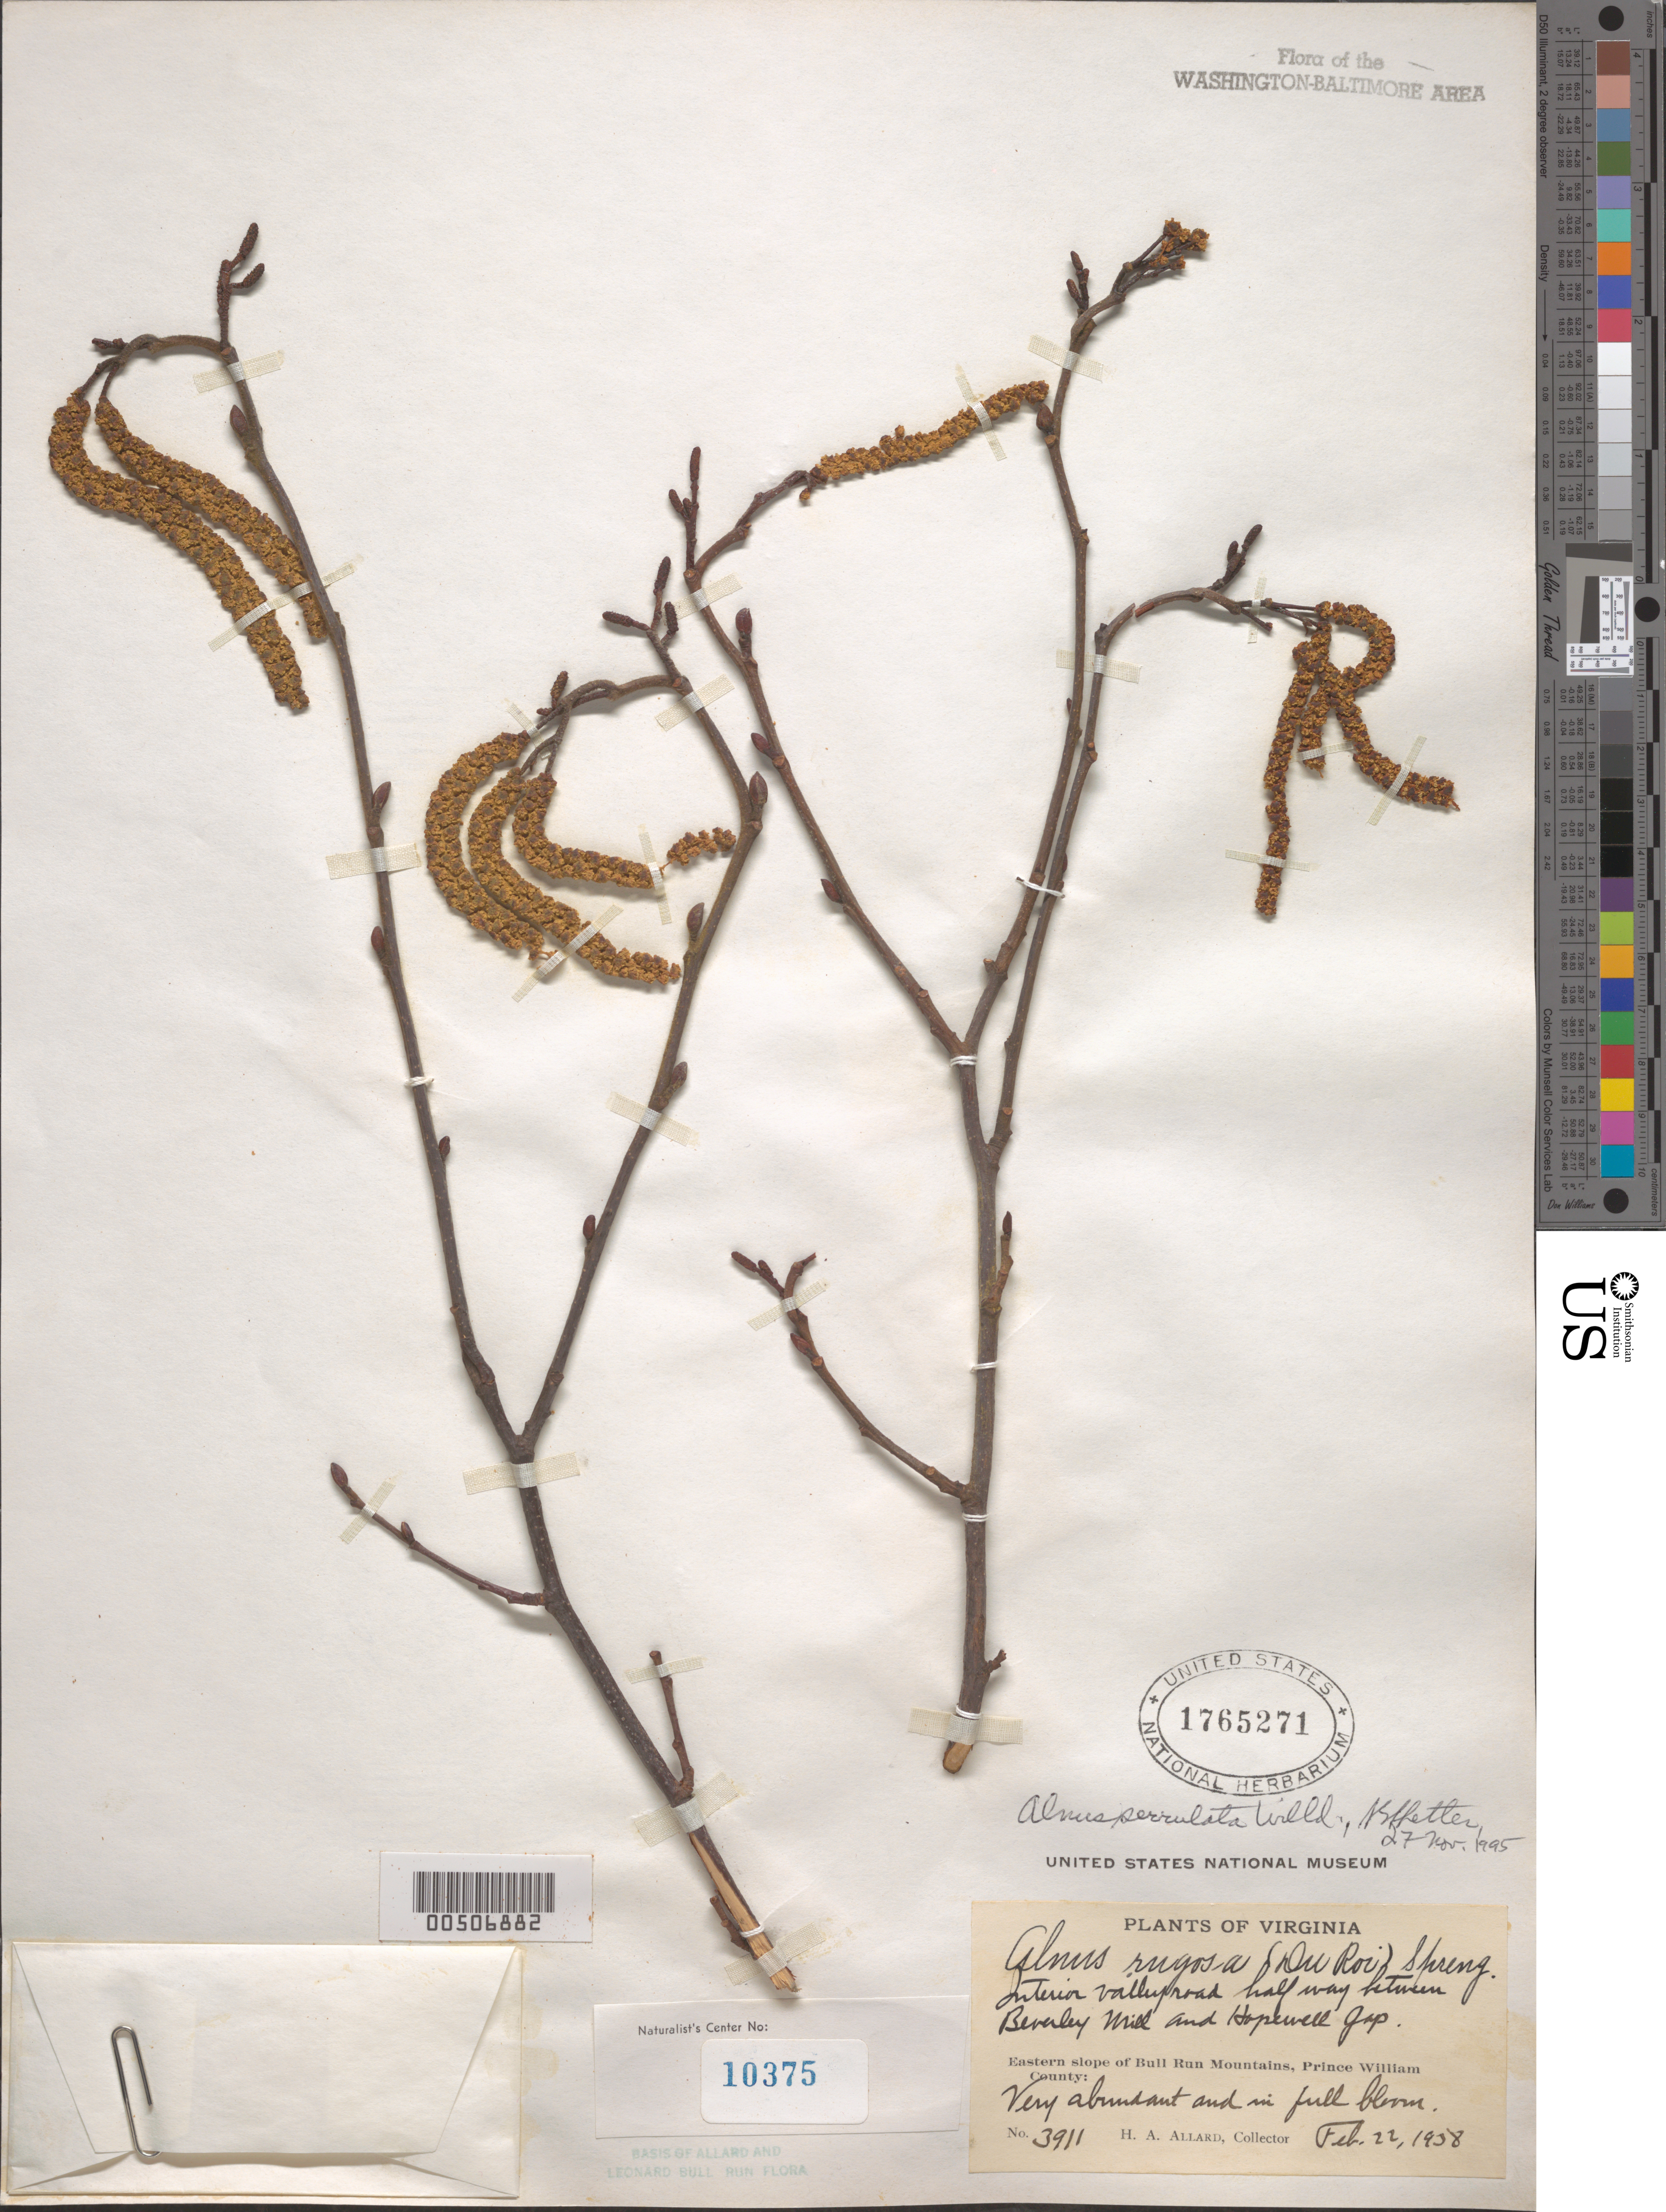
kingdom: Plantae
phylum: Tracheophyta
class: Magnoliopsida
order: Fagales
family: Betulaceae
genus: Alnus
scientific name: Alnus serrulata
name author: (Aiton) Willd.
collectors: H. A. Allard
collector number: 3911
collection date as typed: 22 Feb 1938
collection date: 1938-02-22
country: United States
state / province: Virginia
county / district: Prince William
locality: Interior Valley Road half Way between Beverley Mill and Hopewell Gap, E of Bull Run Mts. Bull Run Mts.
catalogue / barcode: US 1765271